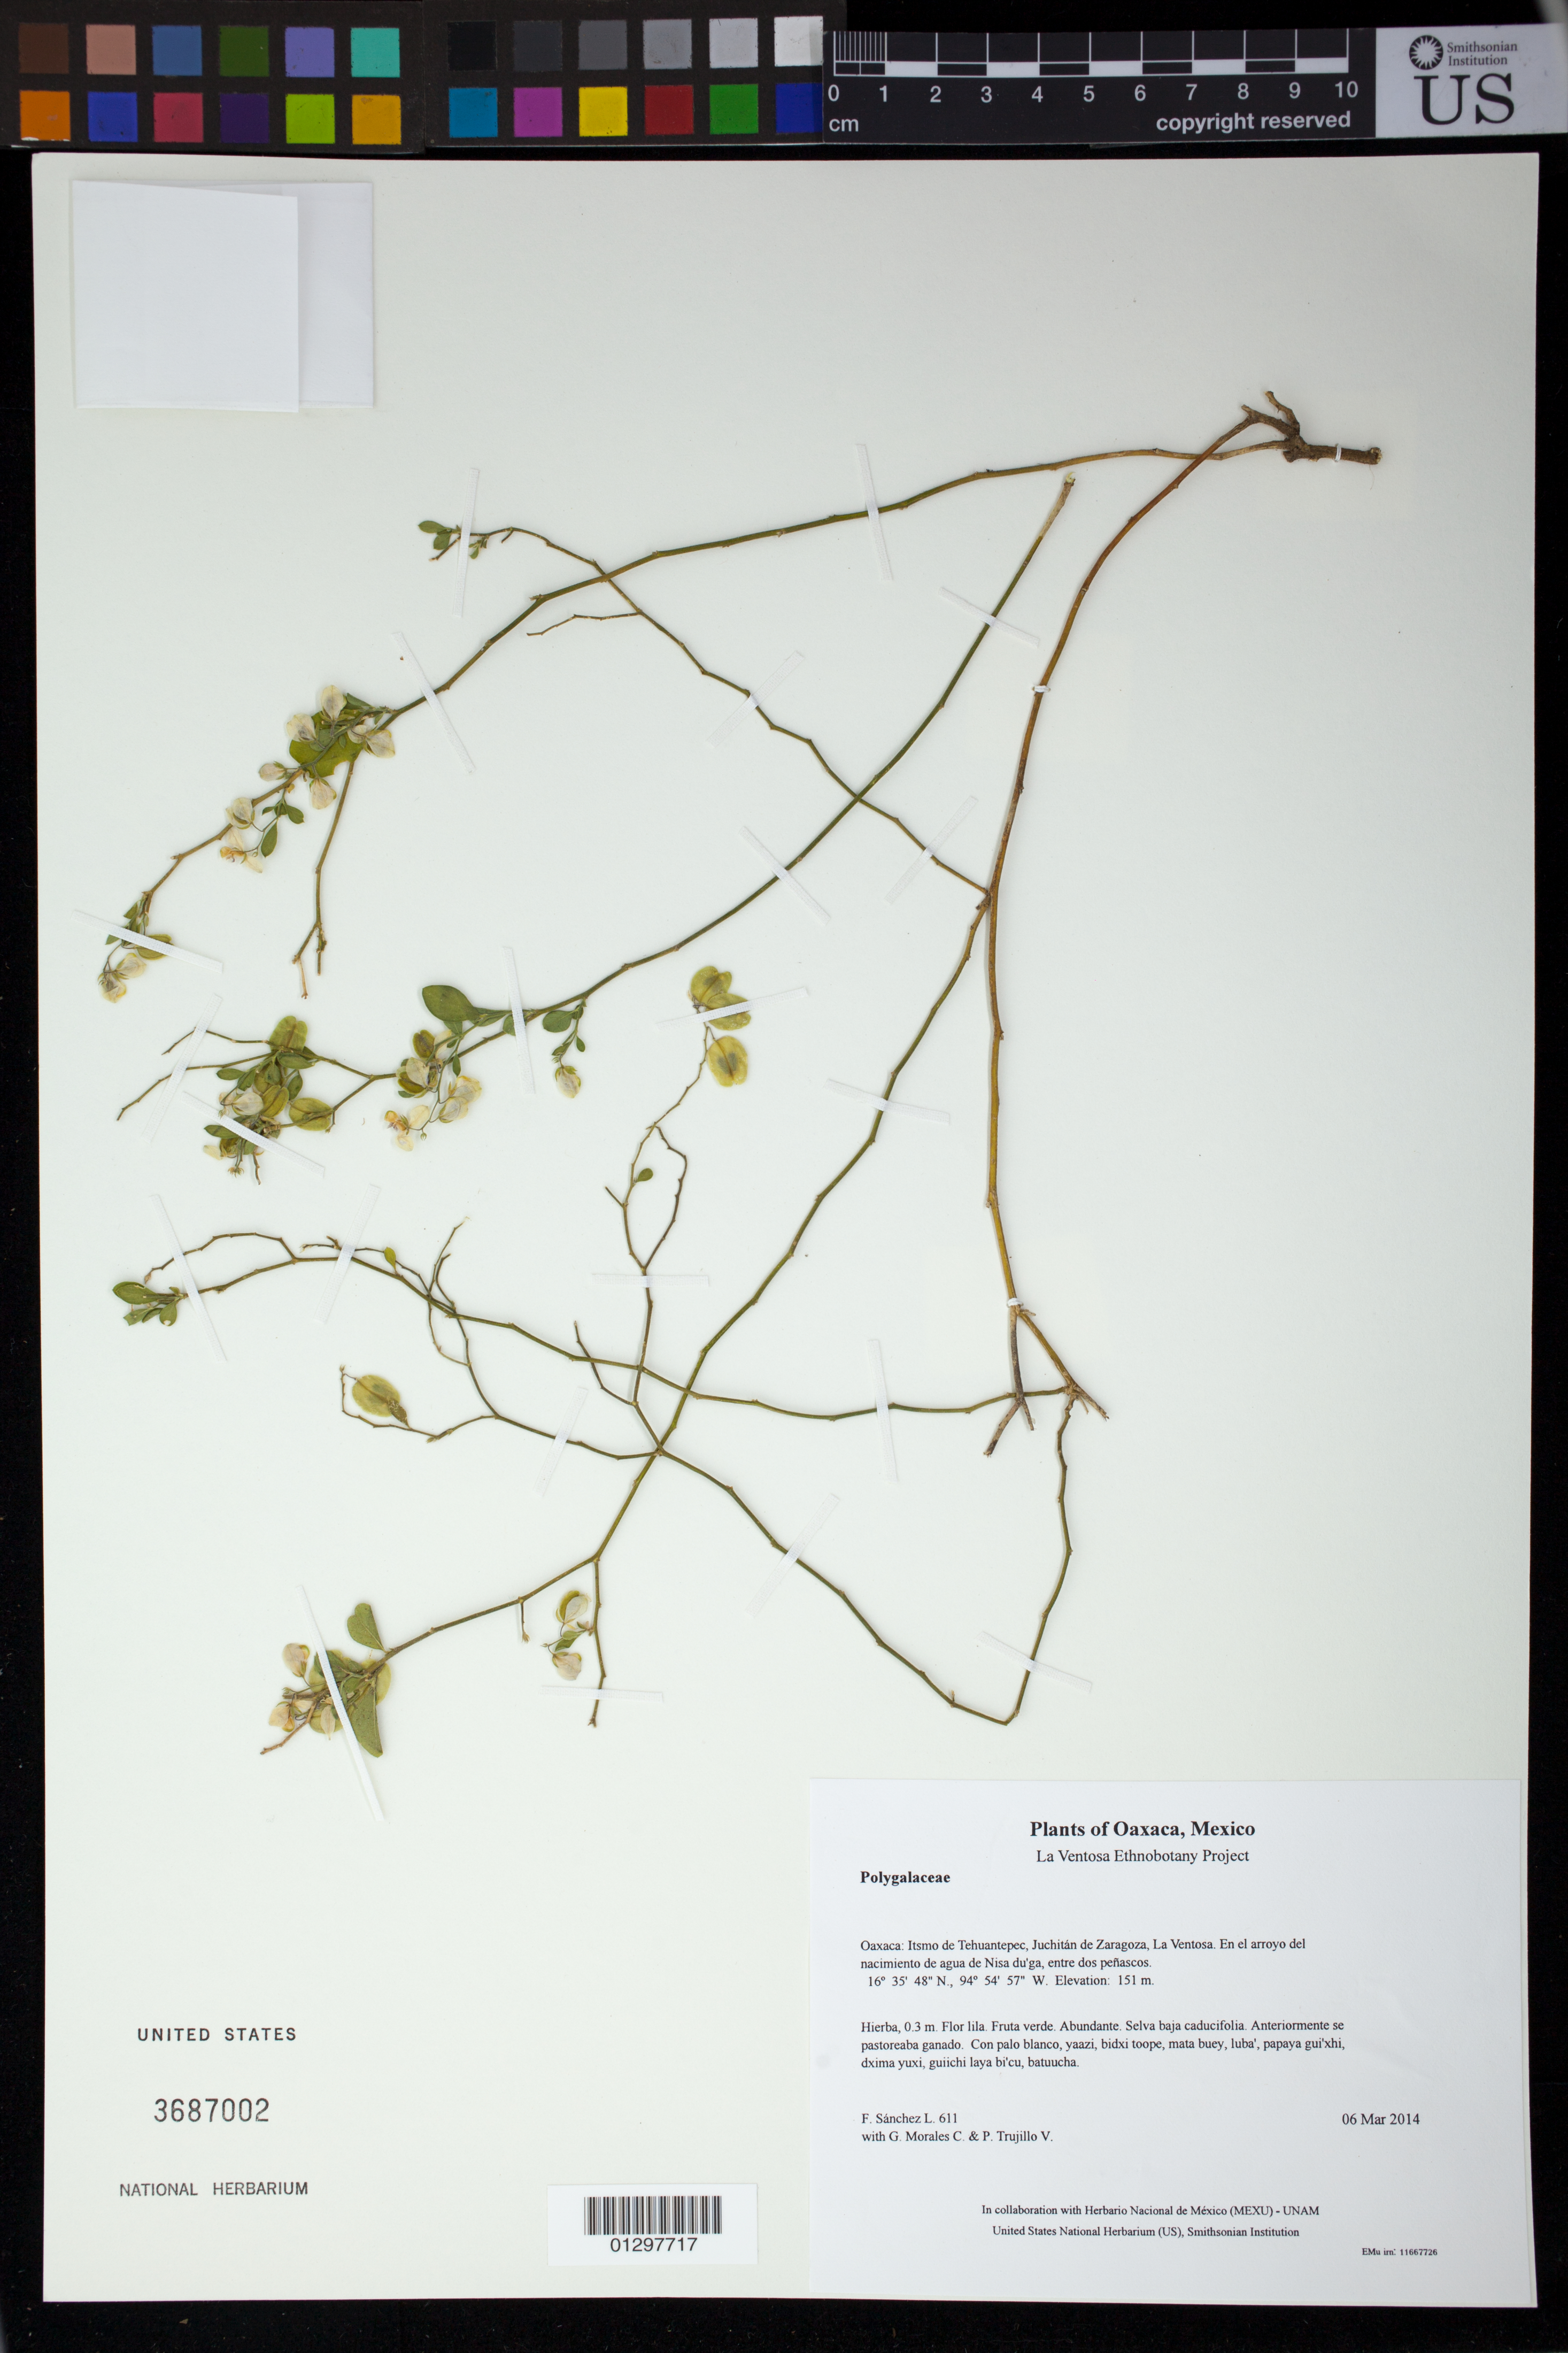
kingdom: Plantae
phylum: Tracheophyta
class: Magnoliopsida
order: Fabales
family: Polygalaceae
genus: Hebecarpa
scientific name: Hebecarpa velutina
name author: (C. Presl) J.R. Abbott & J.F.B. Pastore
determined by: Strong, Mark T., (BOT), Smithsonian Institution - National Museum of Natural History (UNITED STATES)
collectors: F. Sánchez L., G. Morales C. & P. Trujillo V.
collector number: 611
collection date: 2014-03-06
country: Mexico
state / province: Oaxaca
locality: Itsmo de Tehuantepec, Juchitán de Zaragoza, La Ventosa. En el arroyo del nacimiento de agua de Nisa du'ga, entre dos peñascos.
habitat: Selva baja caducifolia. Anteriormente se pastoreaba ganado.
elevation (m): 151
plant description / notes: JEBOT, MEXU, SERO, US; Guixi bandaga. 0.3 m. Guie' lila. Cuaananaxhi naga'. Stale.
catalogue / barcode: US 3687002